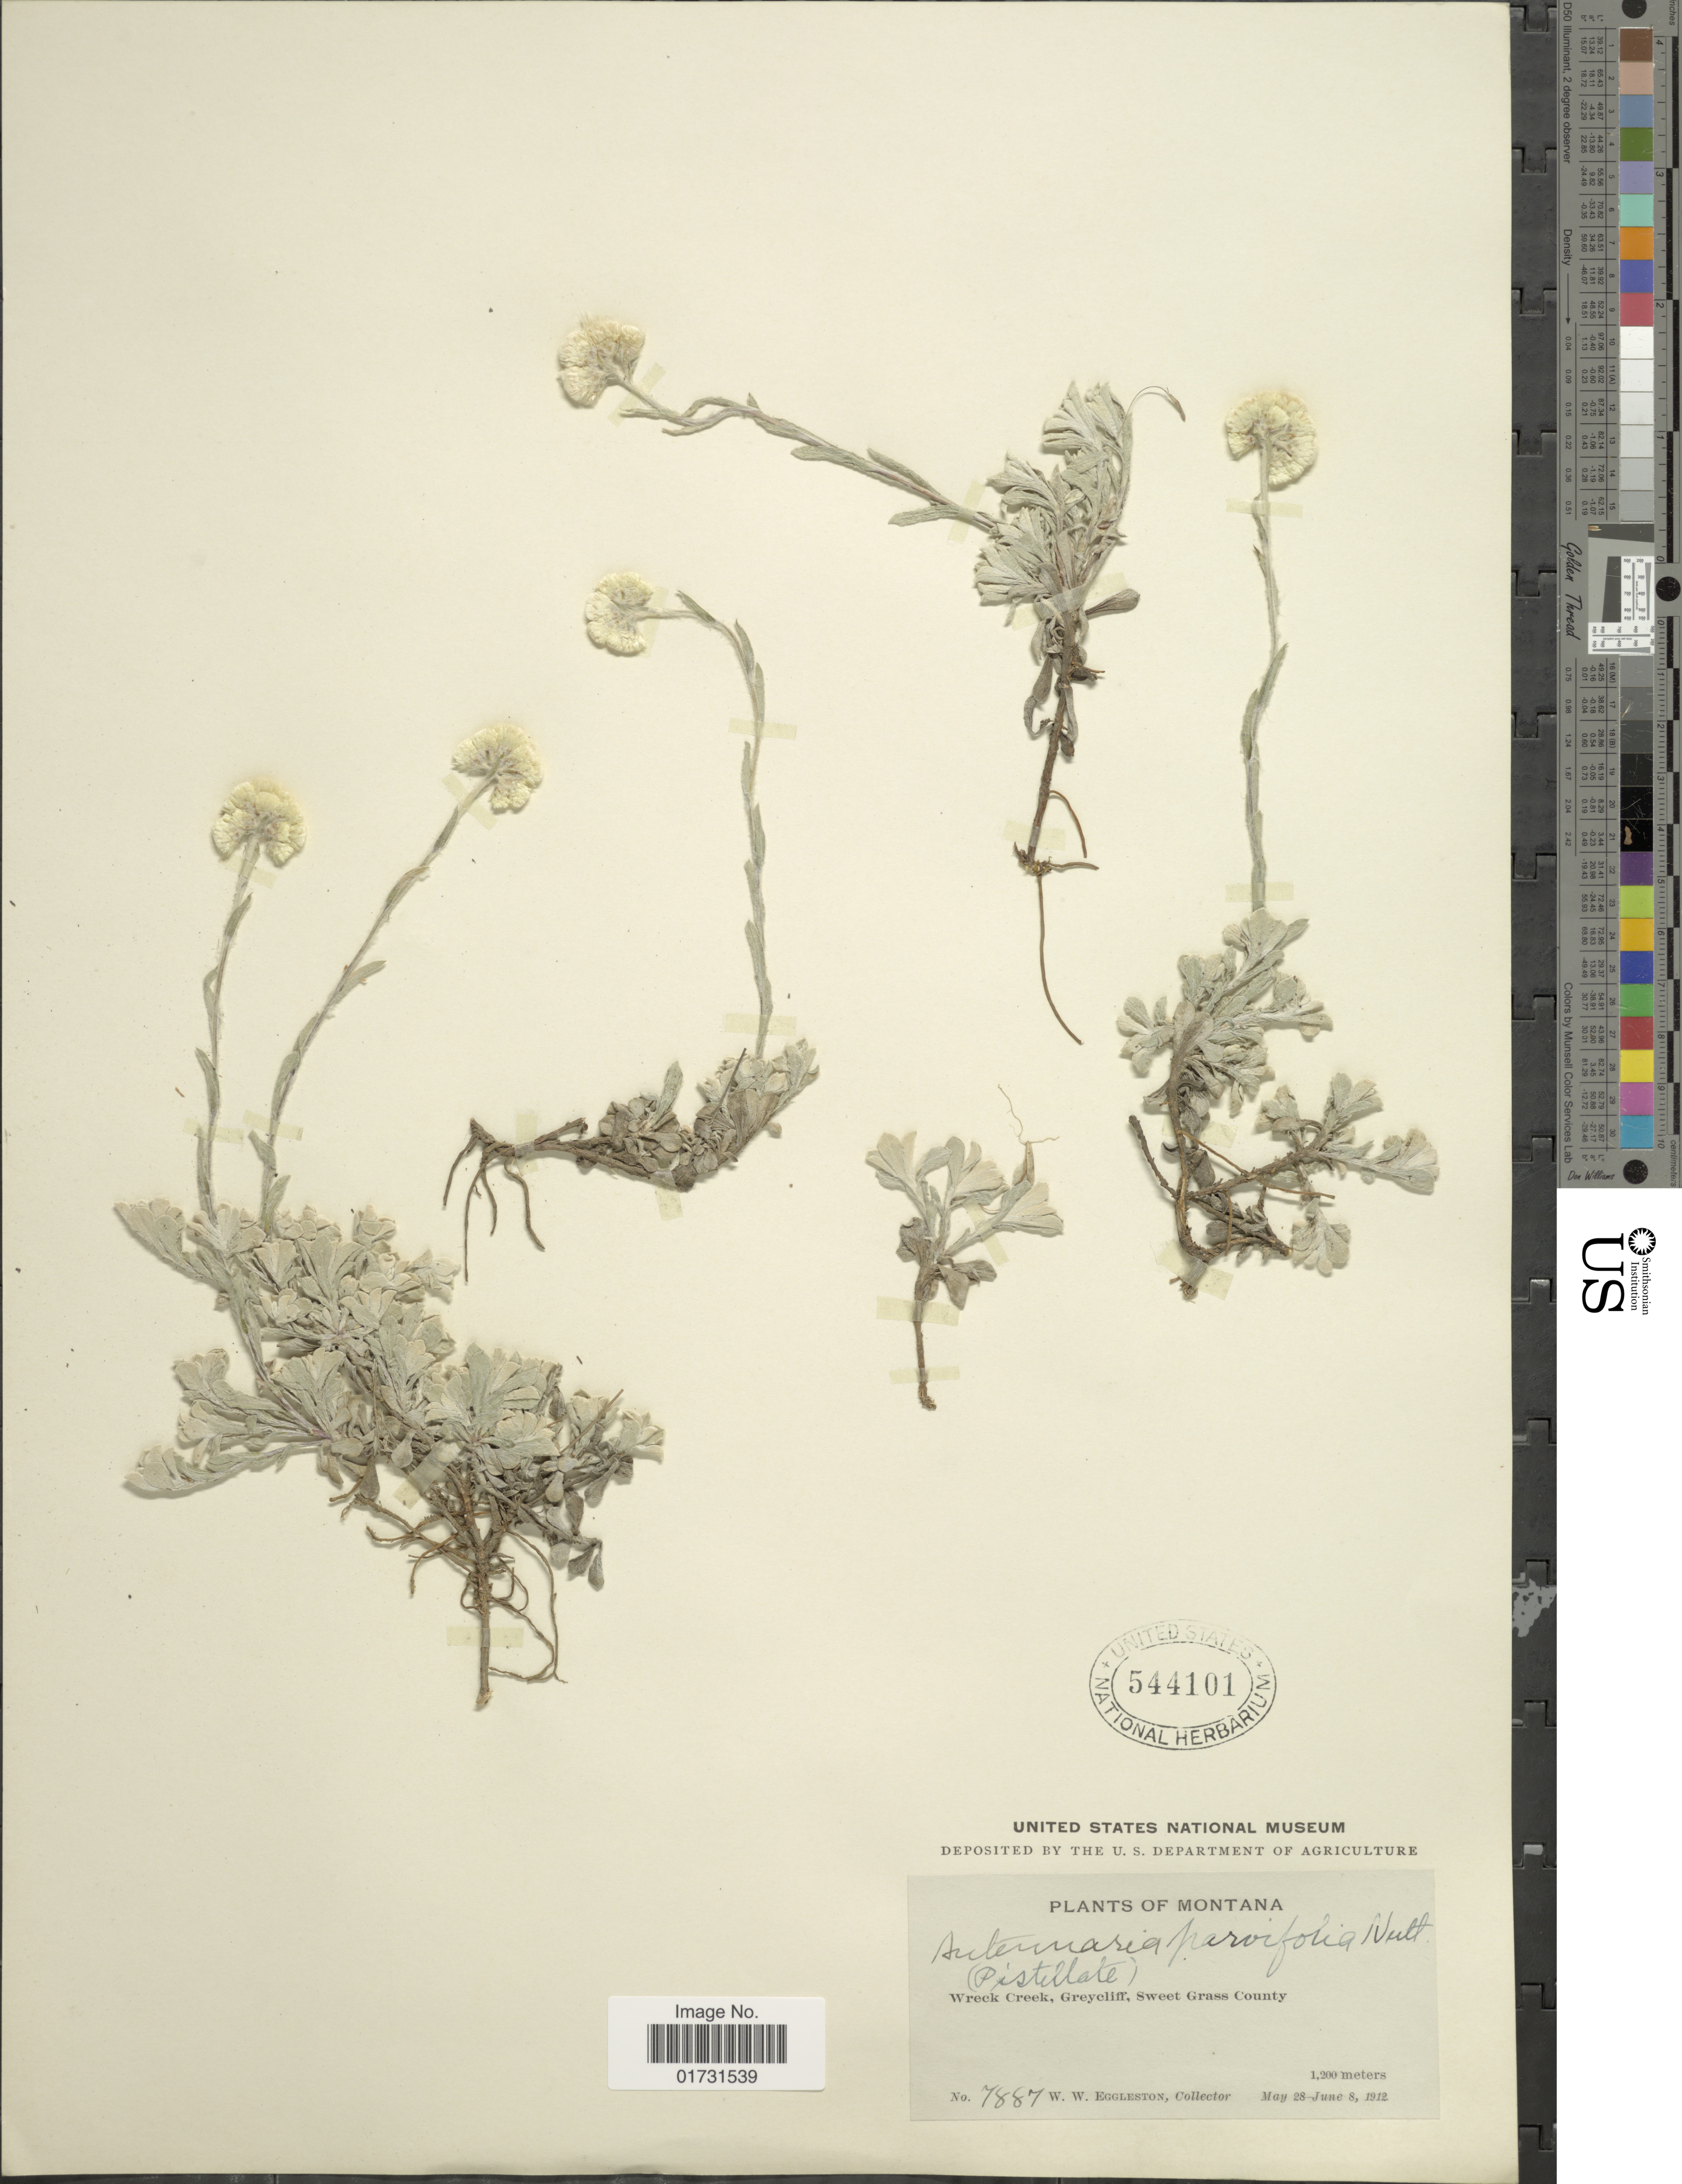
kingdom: Plantae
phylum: Tracheophyta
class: Magnoliopsida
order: Asterales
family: Asteraceae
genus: Antennaria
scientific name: Antennaria microphylla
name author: Rydb.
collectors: W. W. Eggleston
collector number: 7887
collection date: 1912-05-28/1912-06-08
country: United States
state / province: Montana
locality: Wreck Creek, Greycliff, Sweet Grass County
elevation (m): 1200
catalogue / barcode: US 544101